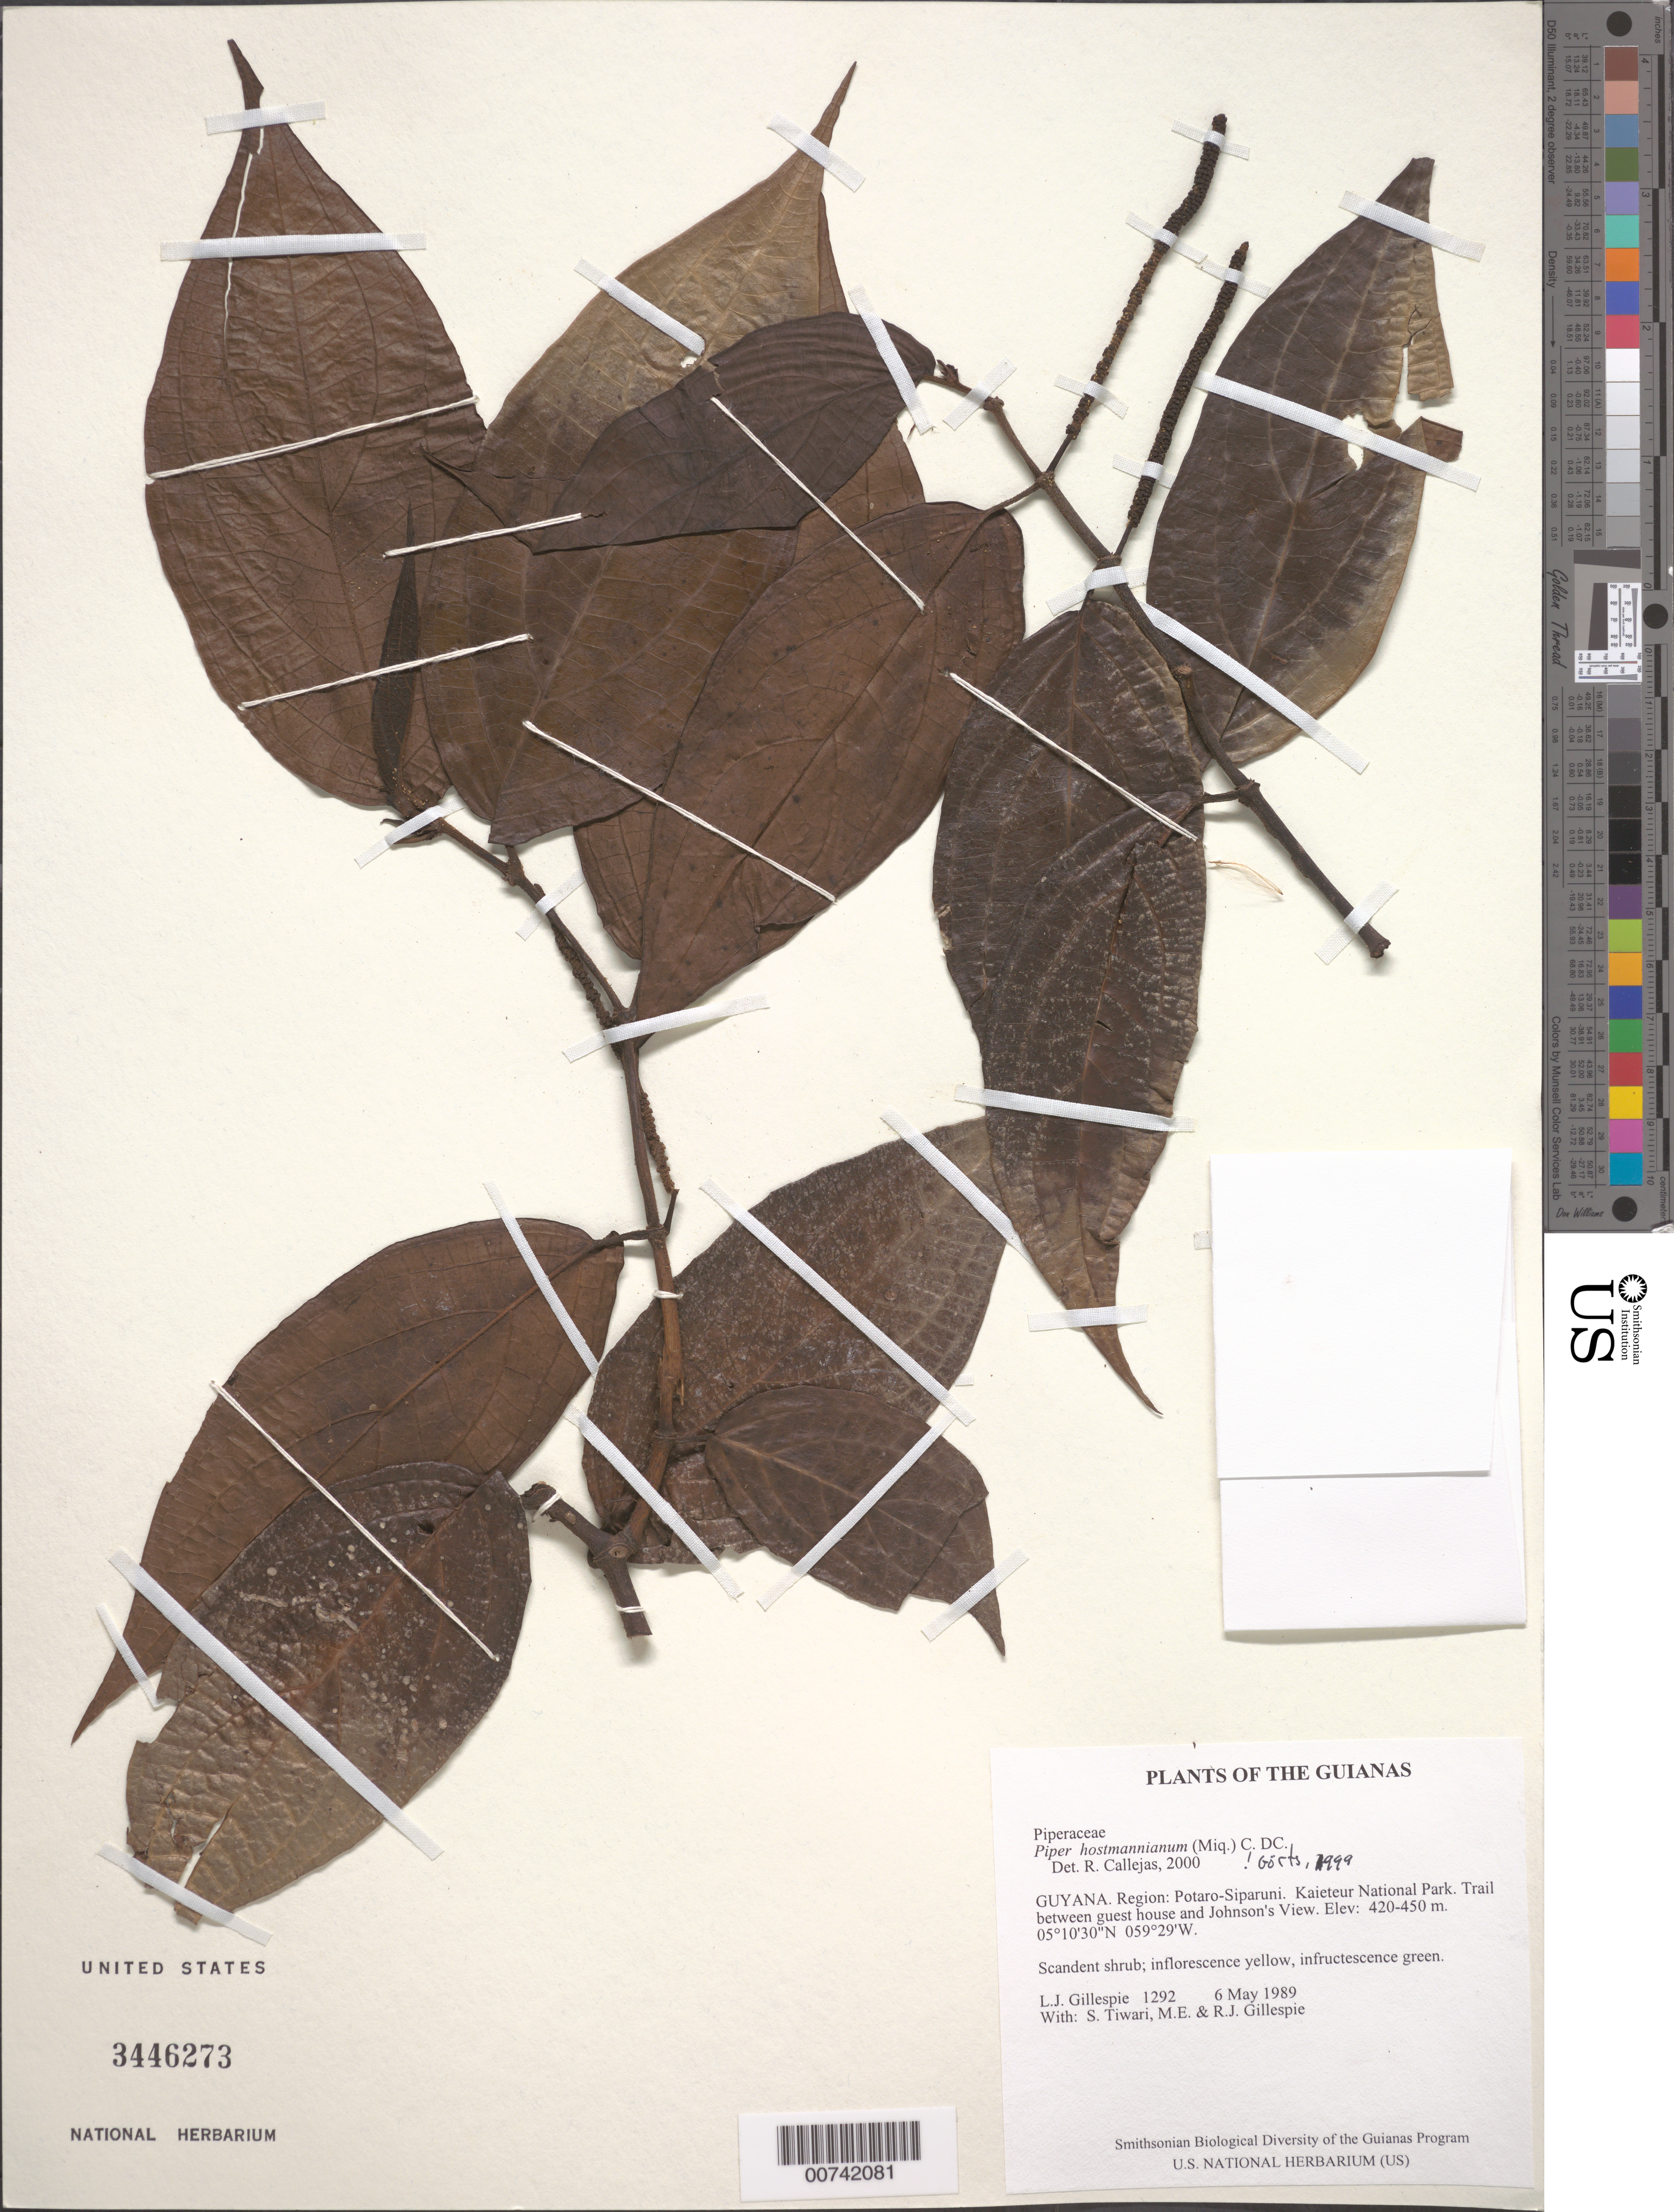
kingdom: Plantae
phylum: Tracheophyta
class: Magnoliopsida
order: Piperales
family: Piperaceae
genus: Piper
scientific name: Piper hostmannianum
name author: (Miq.) C. DC.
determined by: Görts-van Rijn, A. R. A.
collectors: L. J. Gillespie, S. Tiwari, M. Gillespie & R. Gillespie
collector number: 1292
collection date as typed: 6 May 1989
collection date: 1989-05-06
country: Guyana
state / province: Potaro-Siparuni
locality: Kaieteur National Park. Trail between guest house and Johnson's View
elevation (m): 420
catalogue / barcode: US 3446273